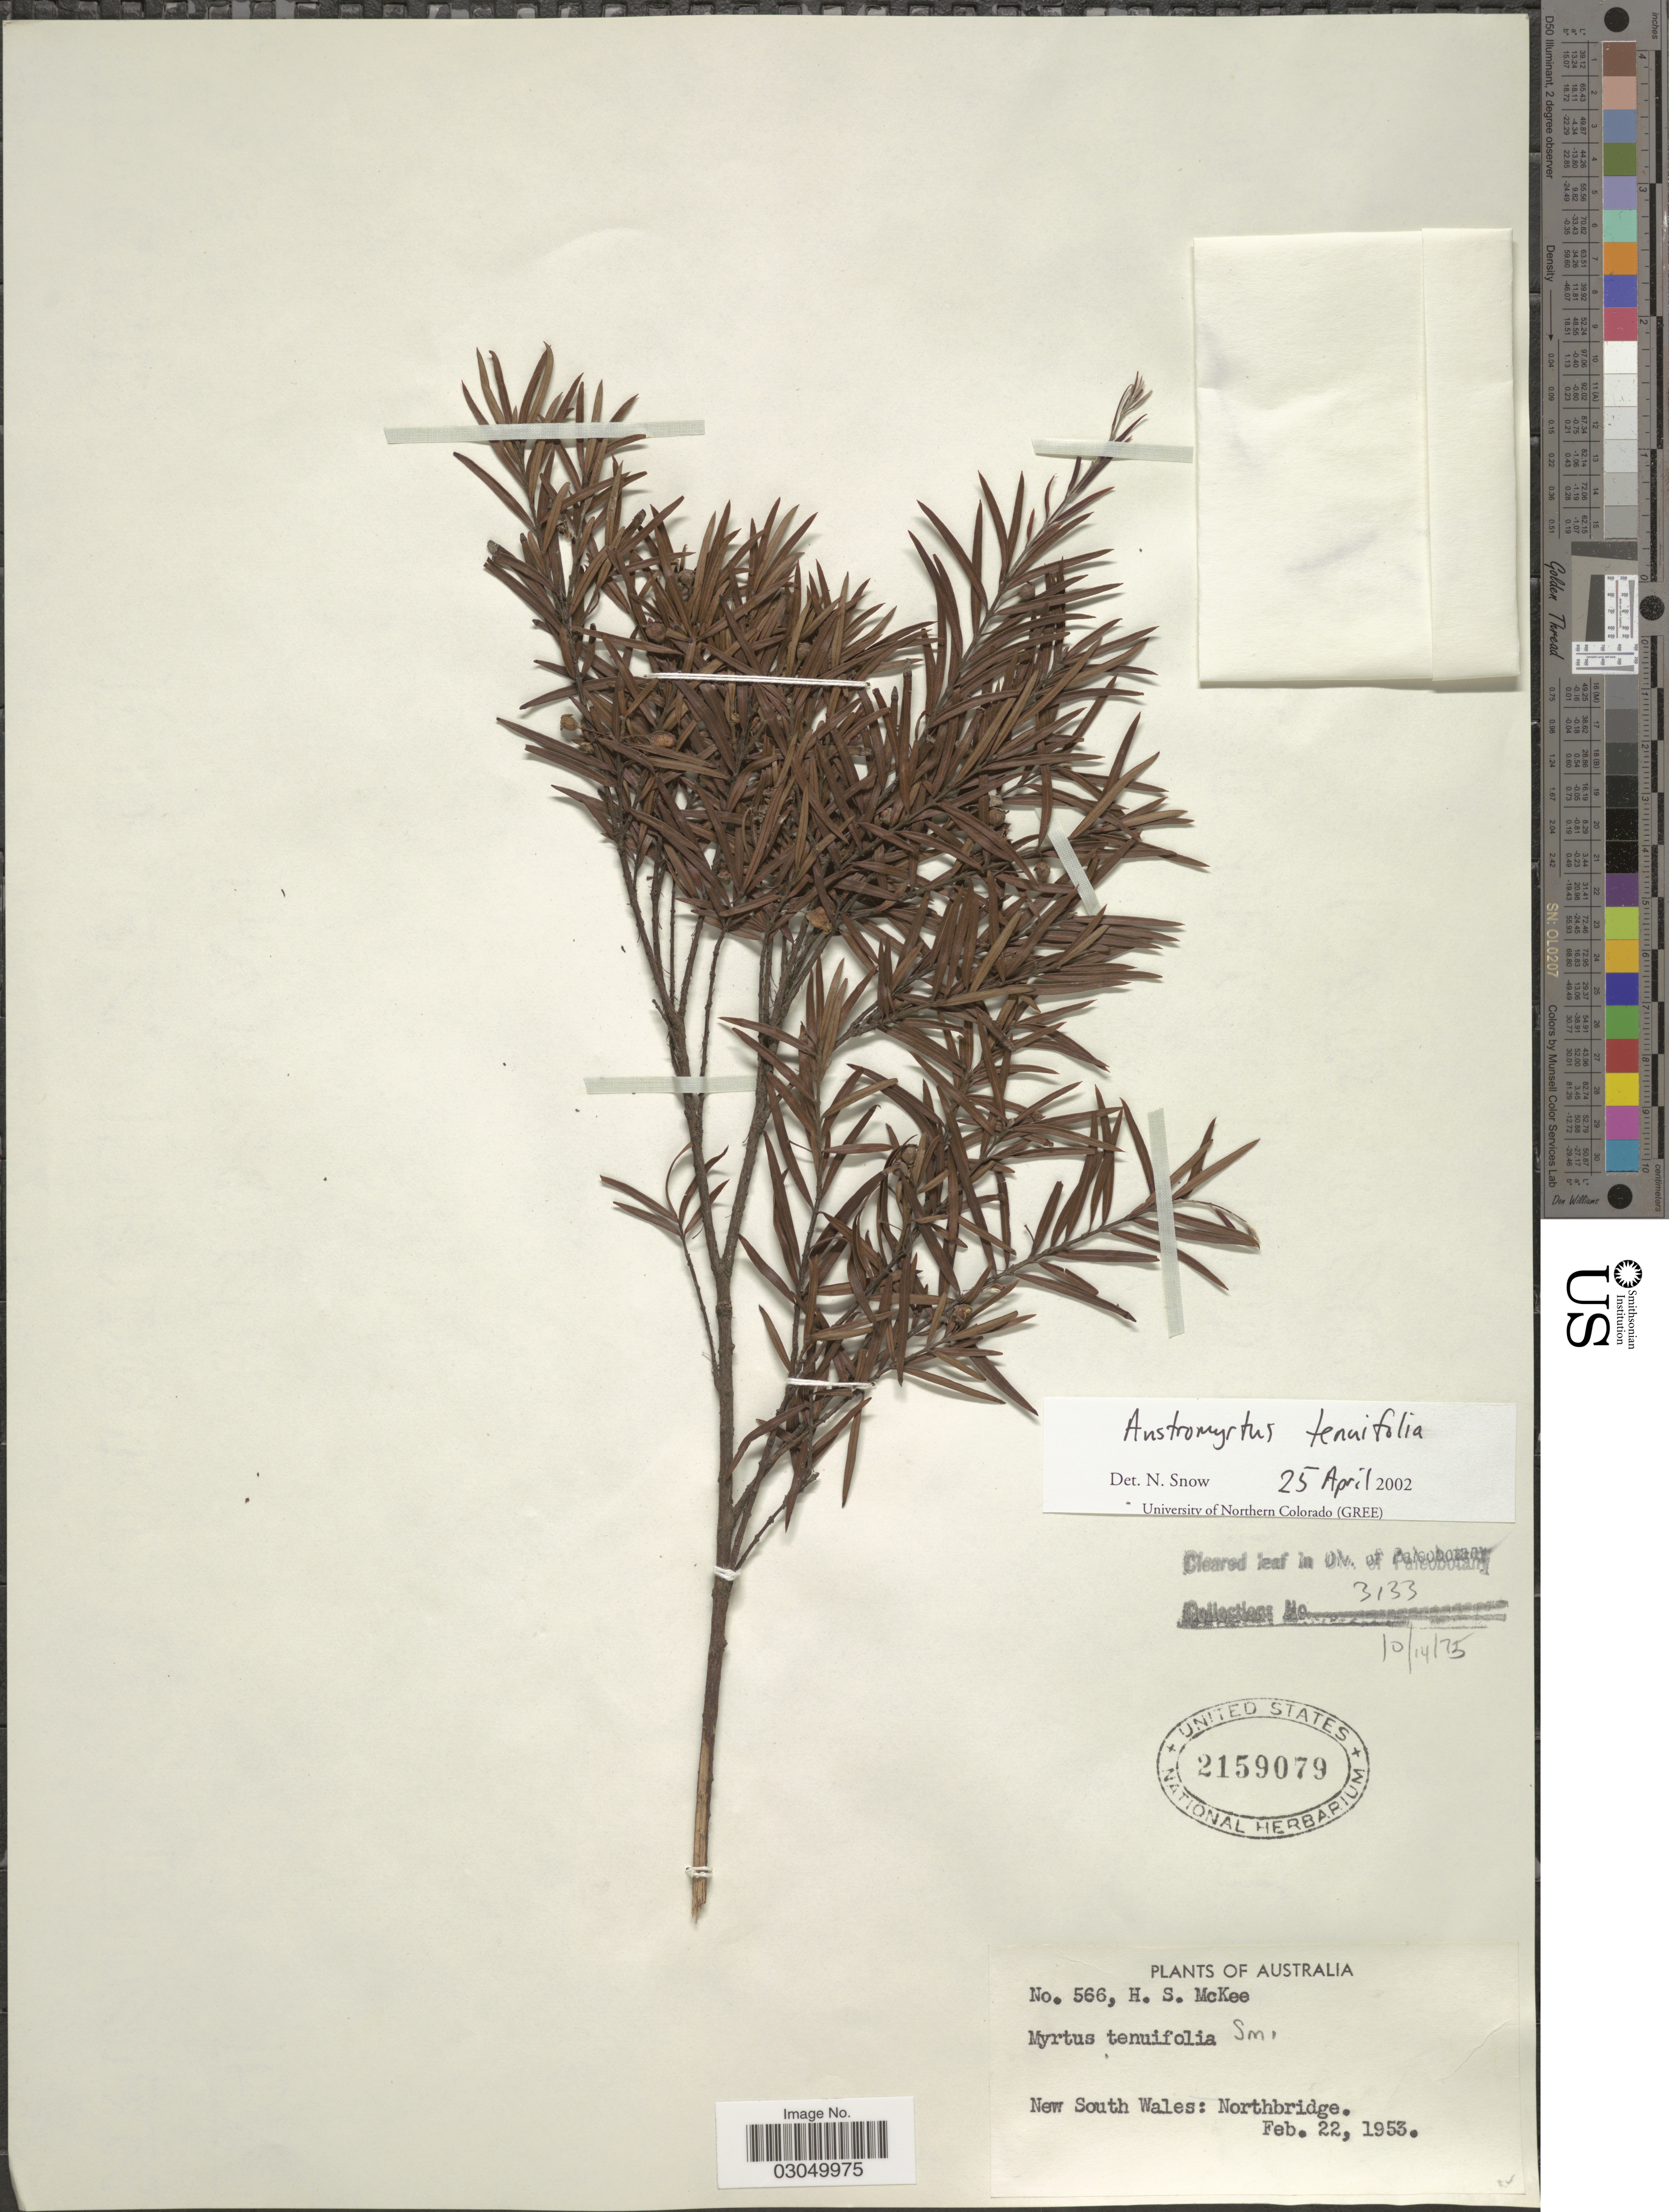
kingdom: Plantae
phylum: Tracheophyta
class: Magnoliopsida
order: Myrtales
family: Myrtaceae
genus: Austromyrtus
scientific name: Austromyrtus tenuifolia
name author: (Sm.) Burret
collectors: H. S. McKee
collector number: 566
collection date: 1953-02-22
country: Australia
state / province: New South Wales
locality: Northbridge.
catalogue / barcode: US 2159079